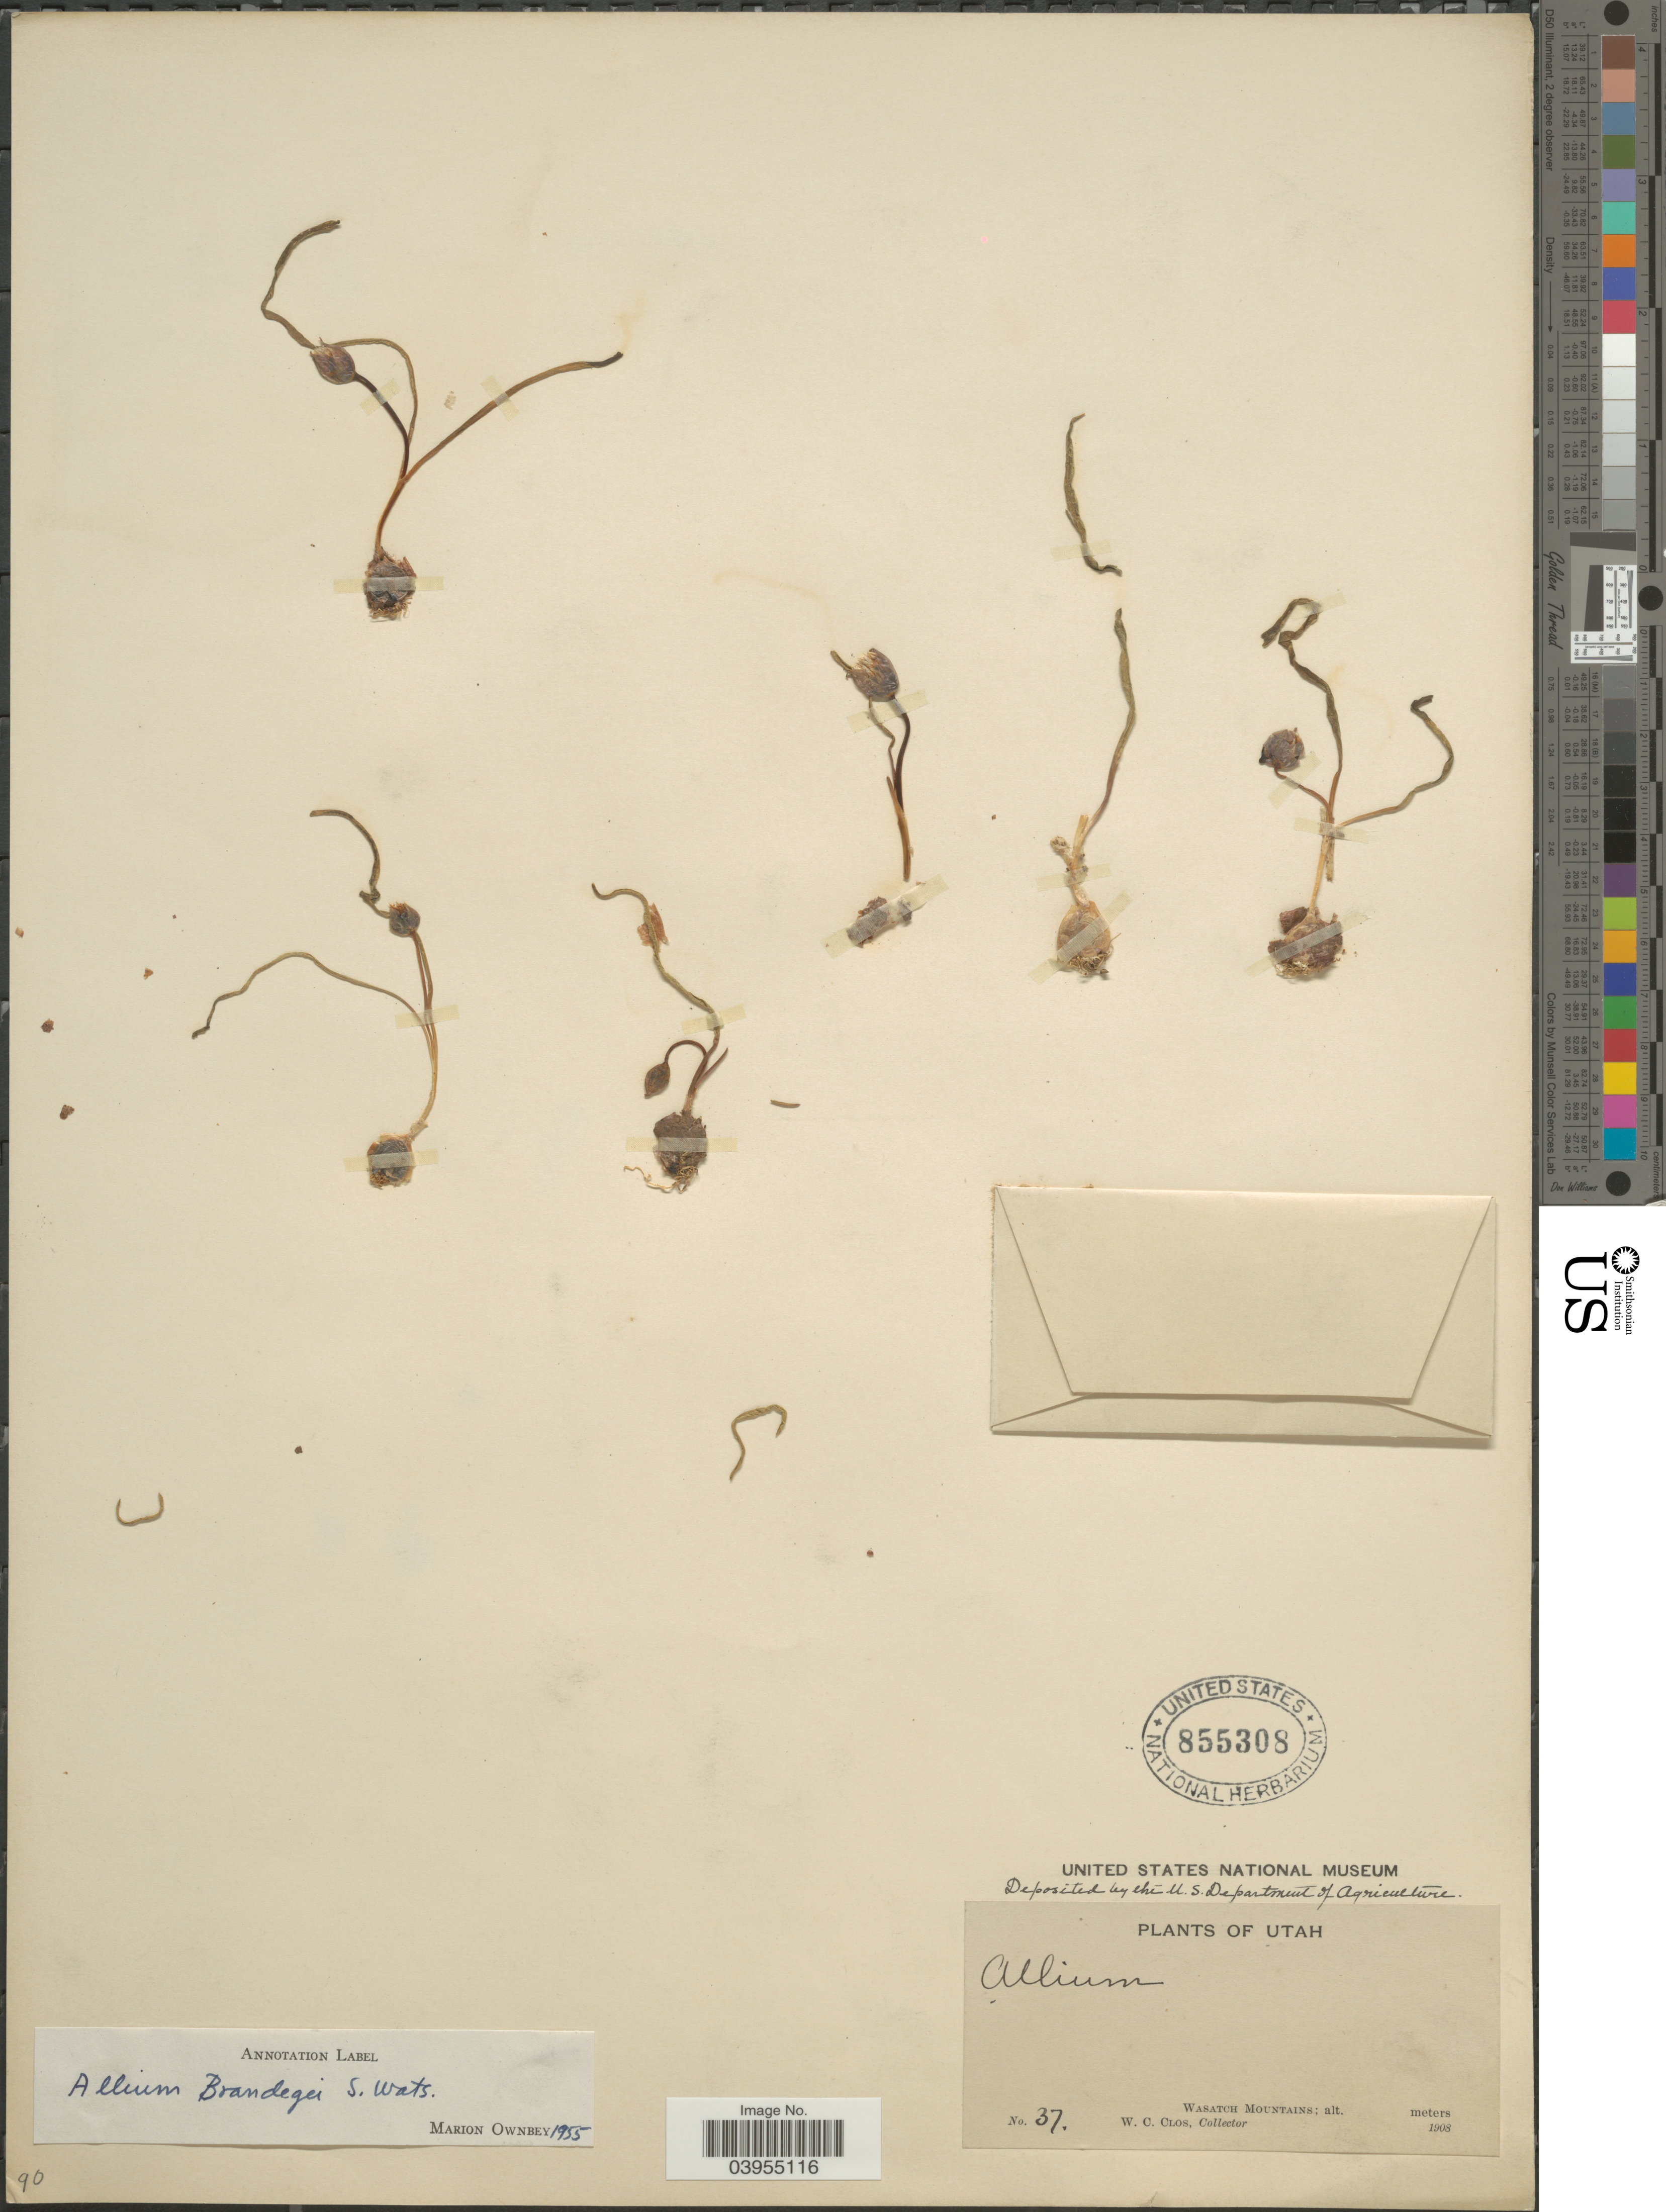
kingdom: Plantae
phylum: Tracheophyta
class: Liliopsida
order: Asparagales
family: Amaryllidaceae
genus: Allium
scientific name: Allium brandegeei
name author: S. Watson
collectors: W. C. Clos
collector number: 37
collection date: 1908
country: United States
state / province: Utah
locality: Wasatch Mountains.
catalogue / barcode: US 855308